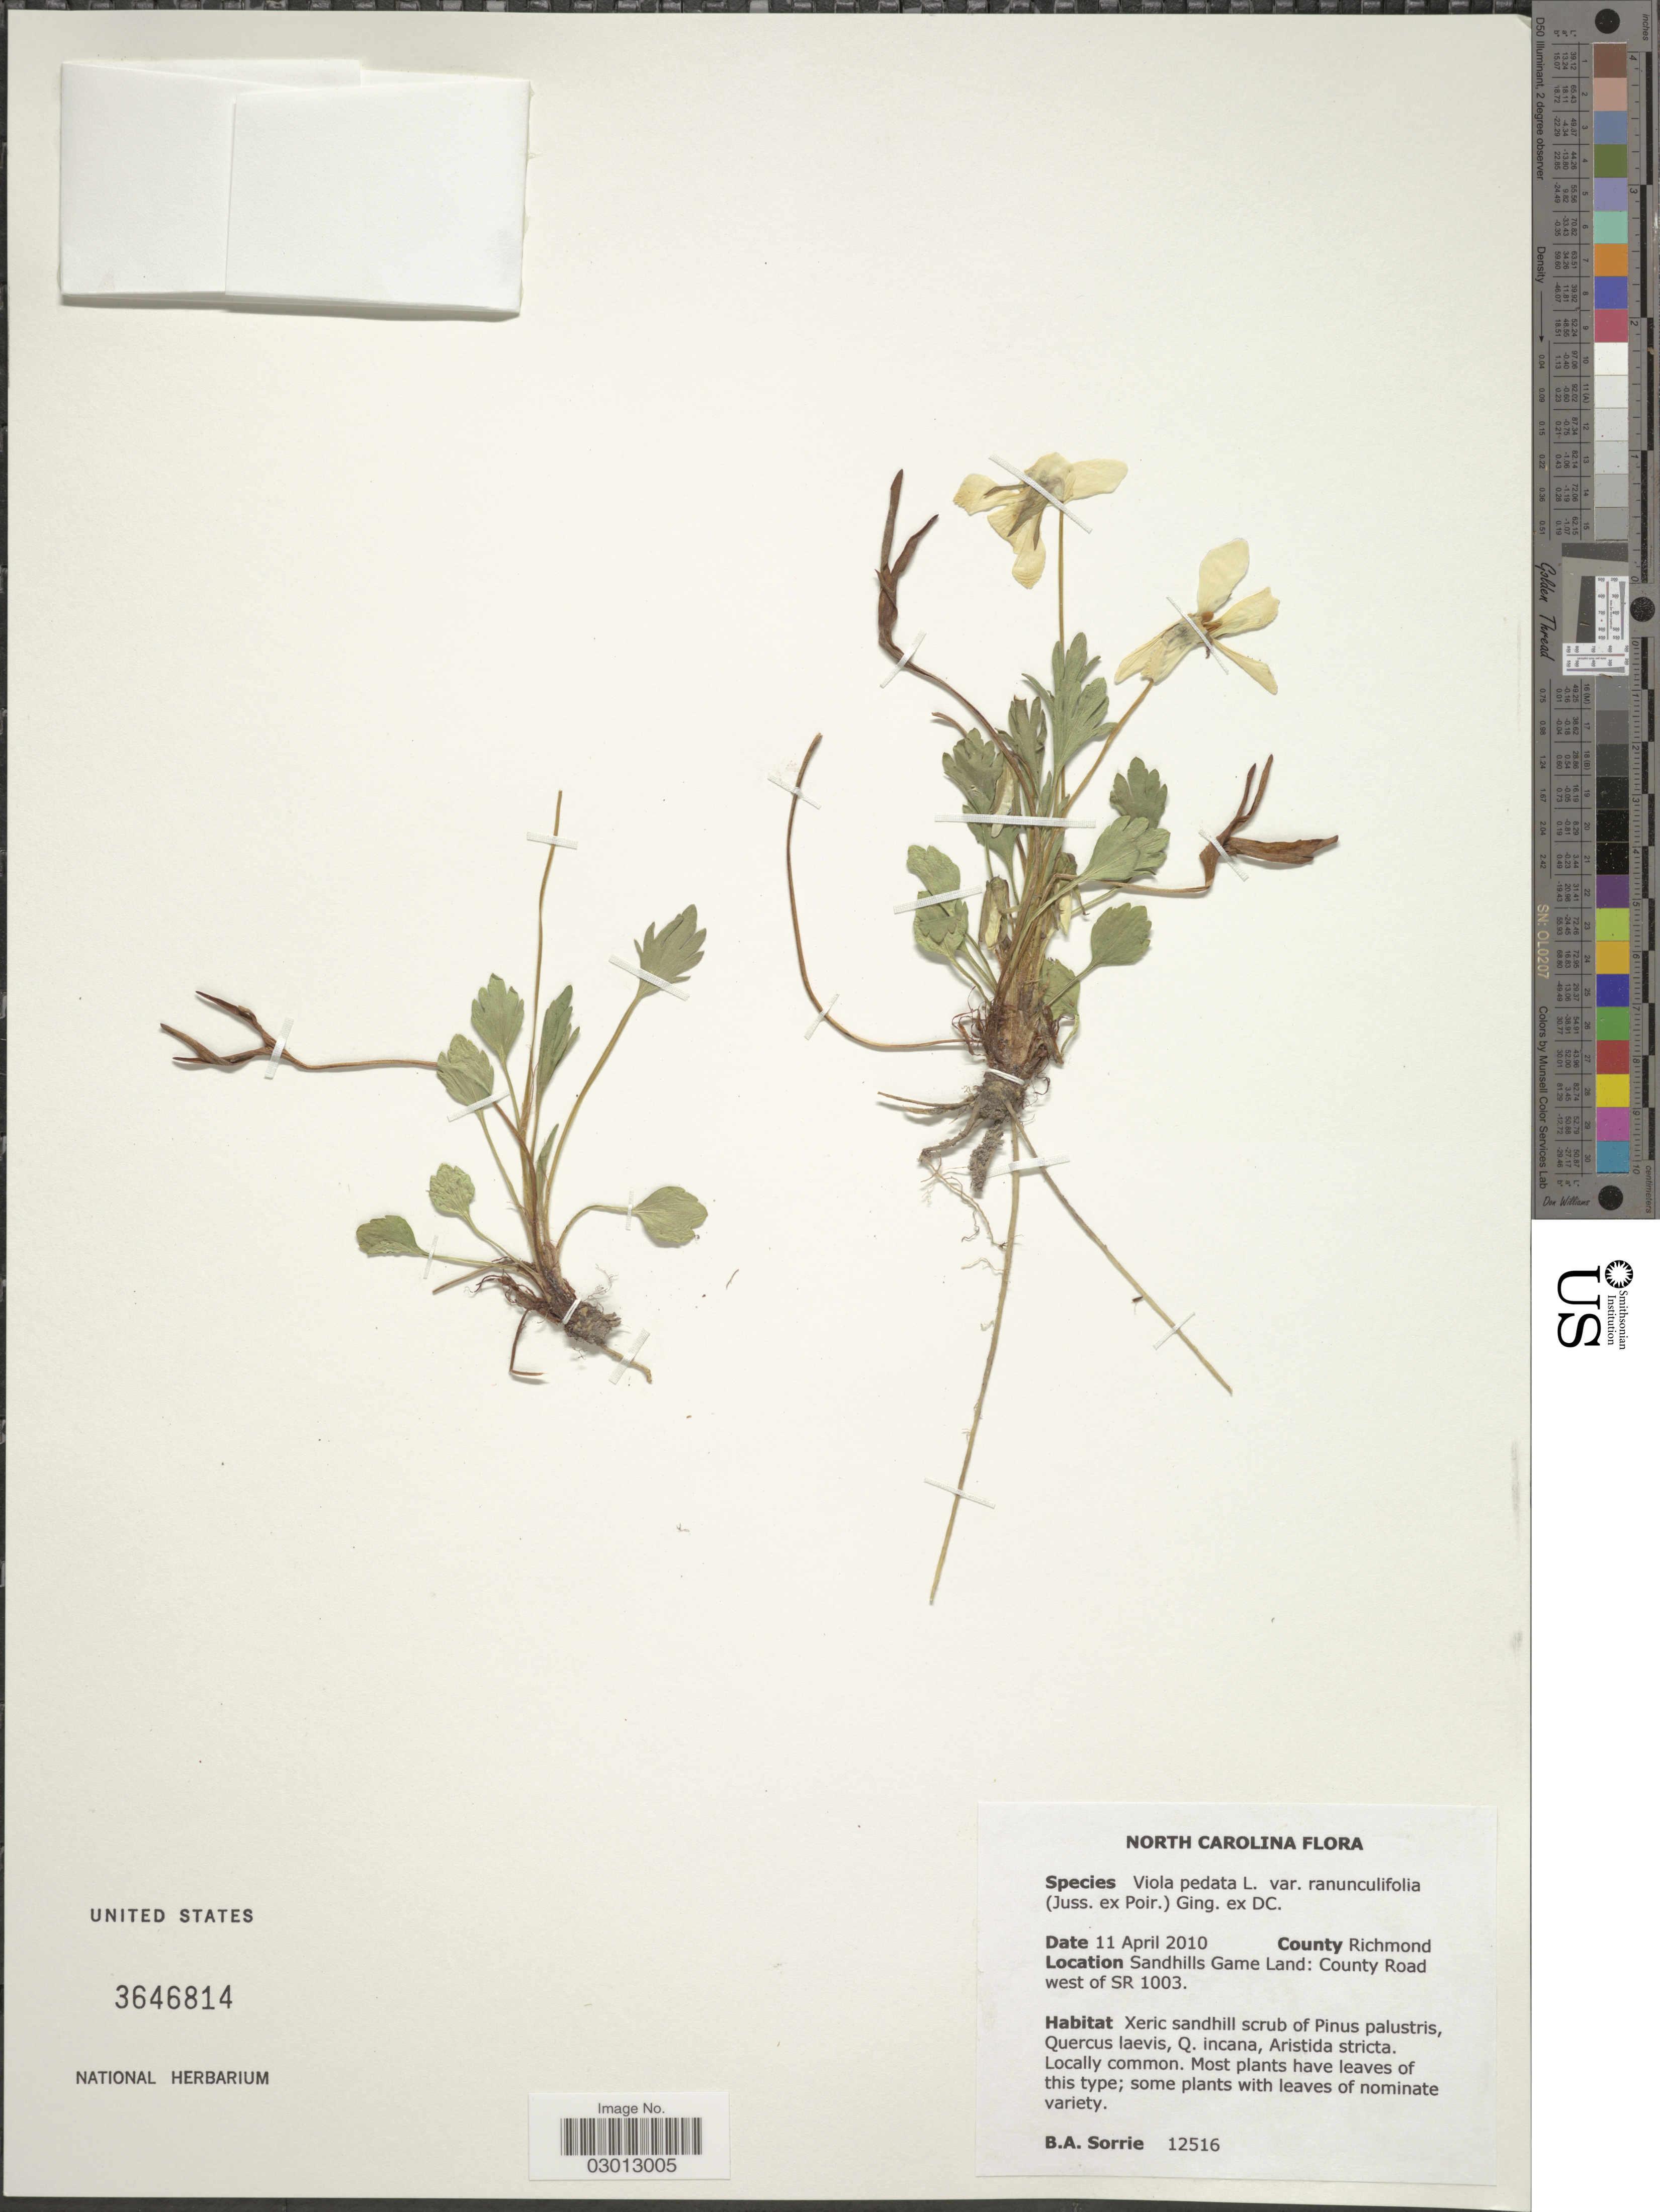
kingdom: Plantae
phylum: Tracheophyta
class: Magnoliopsida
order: Malpighiales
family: Violaceae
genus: Viola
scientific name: Viola pedata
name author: L.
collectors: B. Sorrie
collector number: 12516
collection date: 2010-04-11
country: United States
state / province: North Carolina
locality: County Richmond. Sandhills Game Land: County Road west of SR 1003.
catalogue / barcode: US 3646814